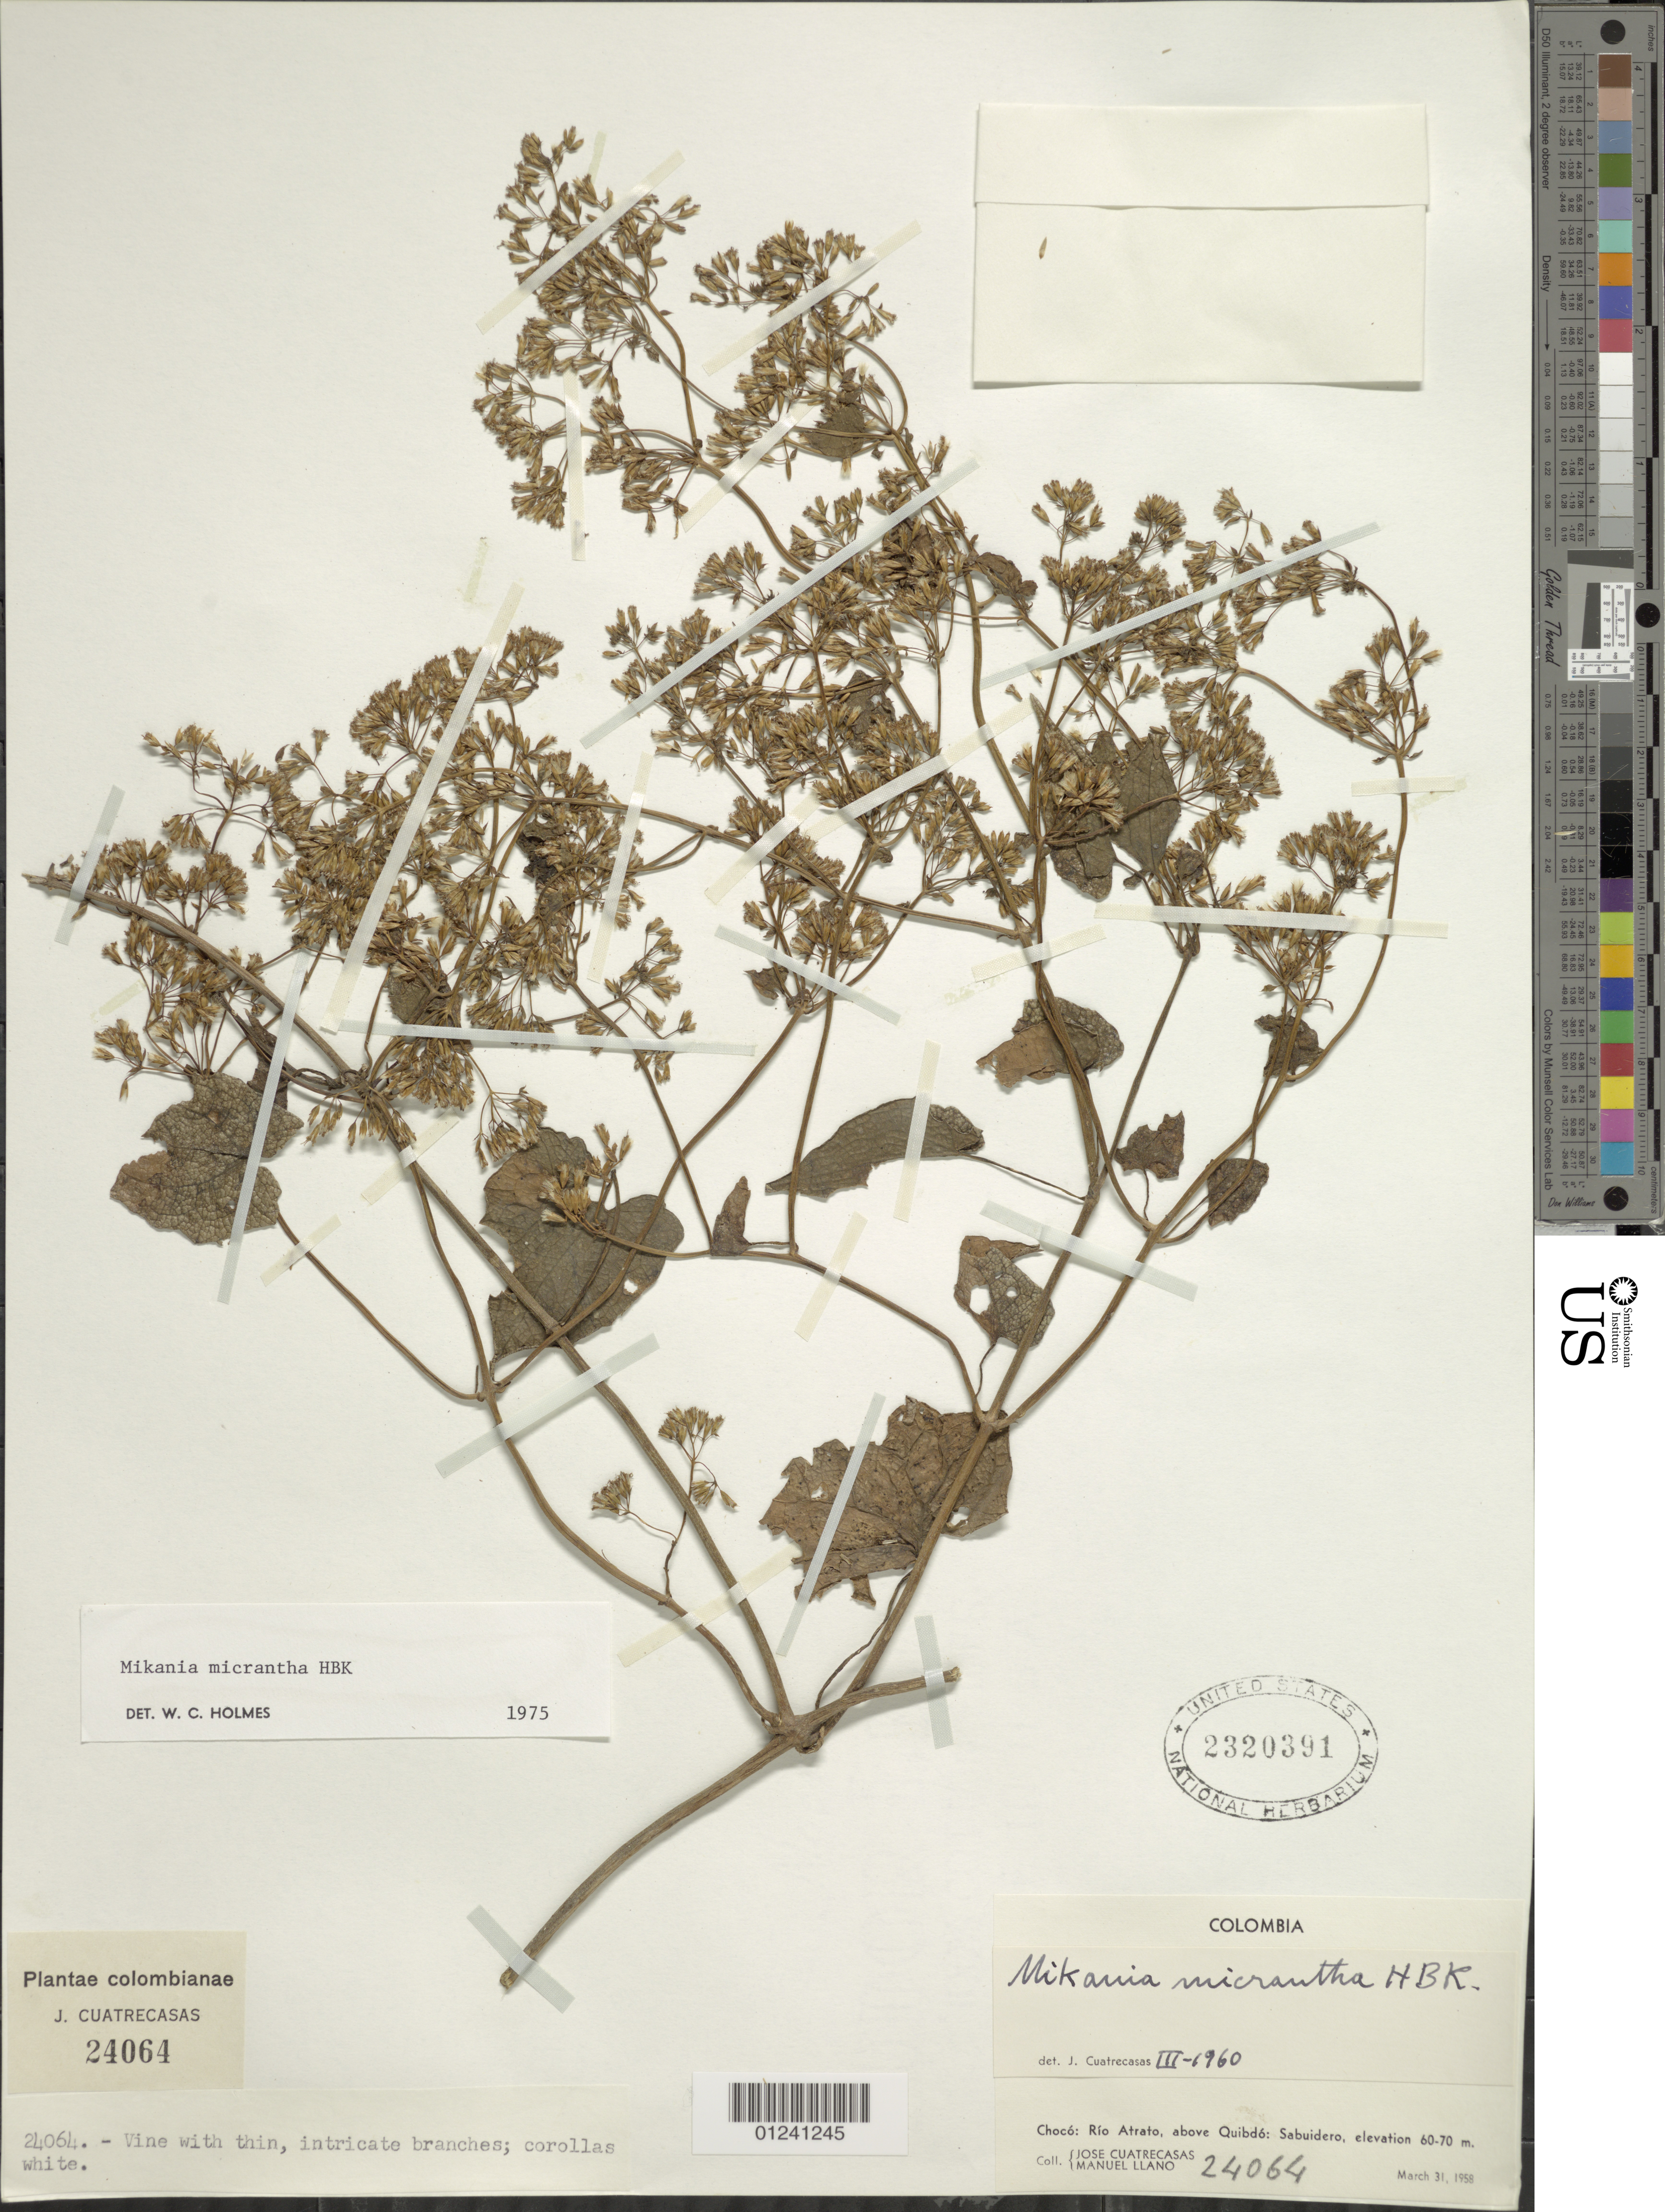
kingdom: Plantae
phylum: Tracheophyta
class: Magnoliopsida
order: Asterales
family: Asteraceae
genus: Mikania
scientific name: Mikania micrantha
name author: Kunth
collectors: J. Cuatrecasas & M. Llano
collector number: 24064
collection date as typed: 31 Mar 1958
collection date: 1958-03-31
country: Colombia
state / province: Chocó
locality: Rio Atrato, above Quibdo, Sabuidero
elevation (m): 60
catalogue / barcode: US 2320391